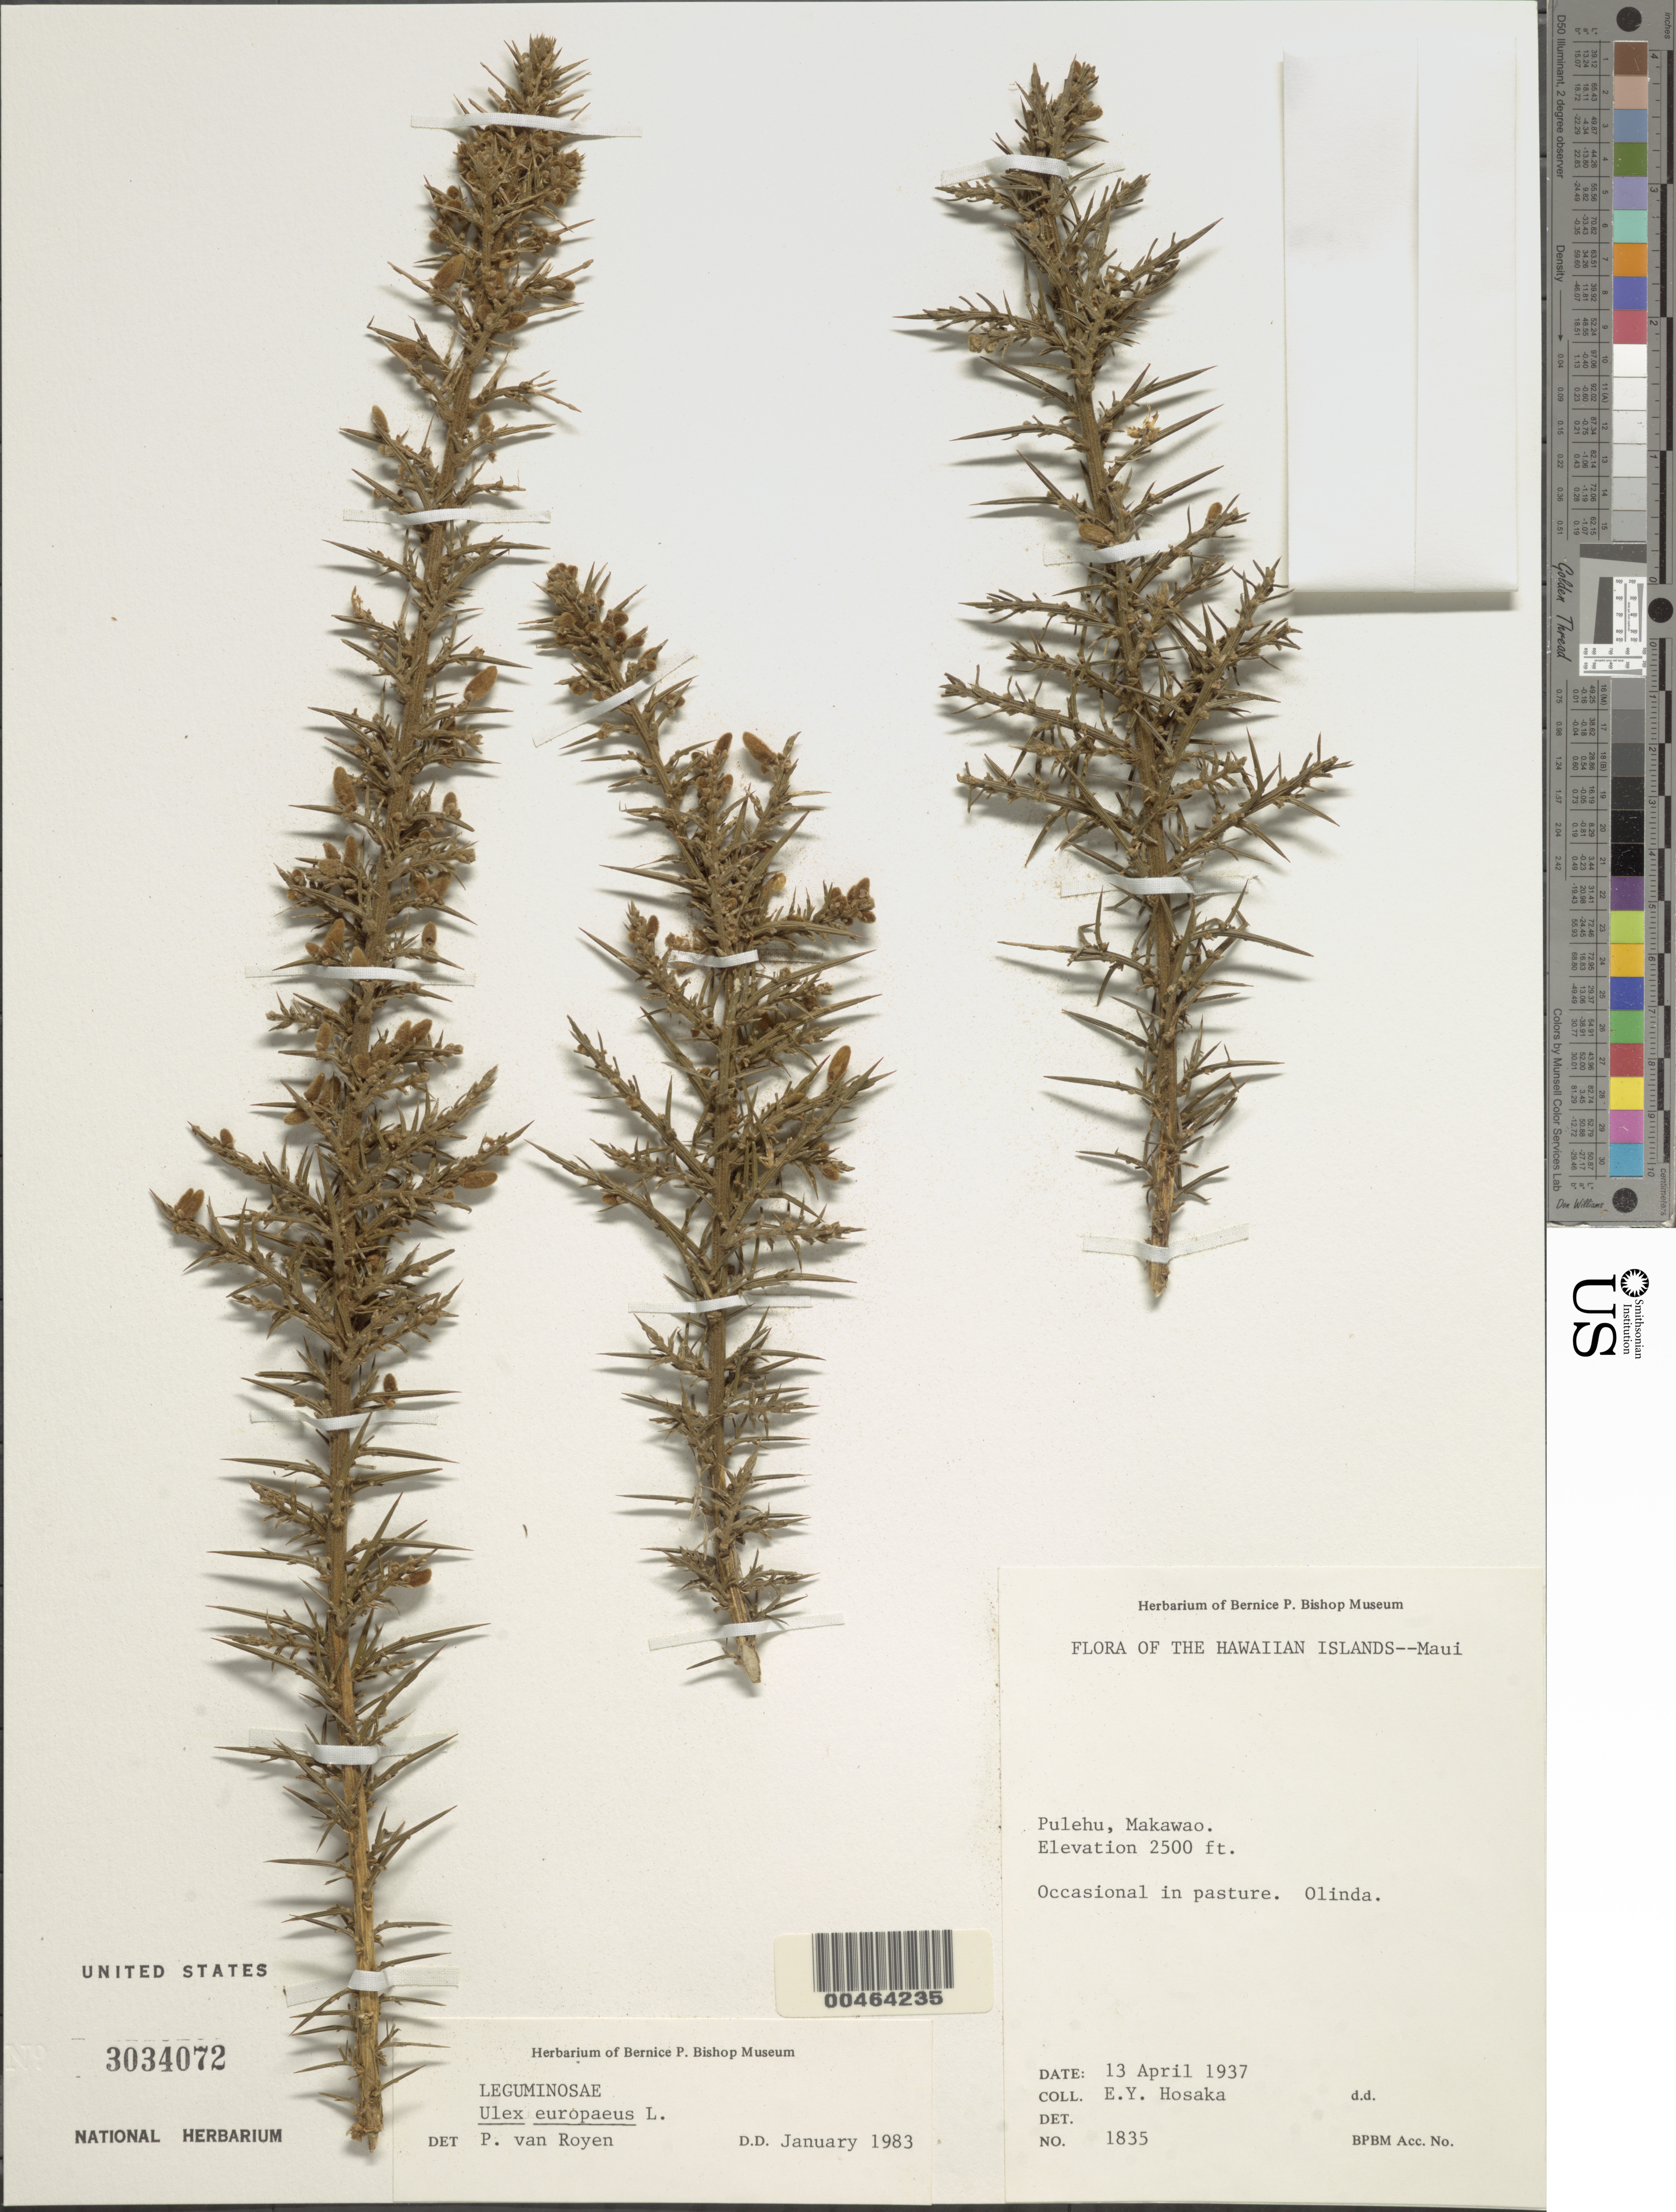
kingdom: Plantae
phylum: Tracheophyta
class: Magnoliopsida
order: Fabales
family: Fabaceae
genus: Ulex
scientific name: Ulex europaeus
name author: L.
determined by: van Royen, P.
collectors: E. Y. Hosaka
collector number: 1835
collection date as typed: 13 Apr 1937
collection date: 1937-04-13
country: United States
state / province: Hawaii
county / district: Maui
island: Maui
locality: Pulehu, Makawao, Olinda.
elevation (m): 762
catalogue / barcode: US 3034072